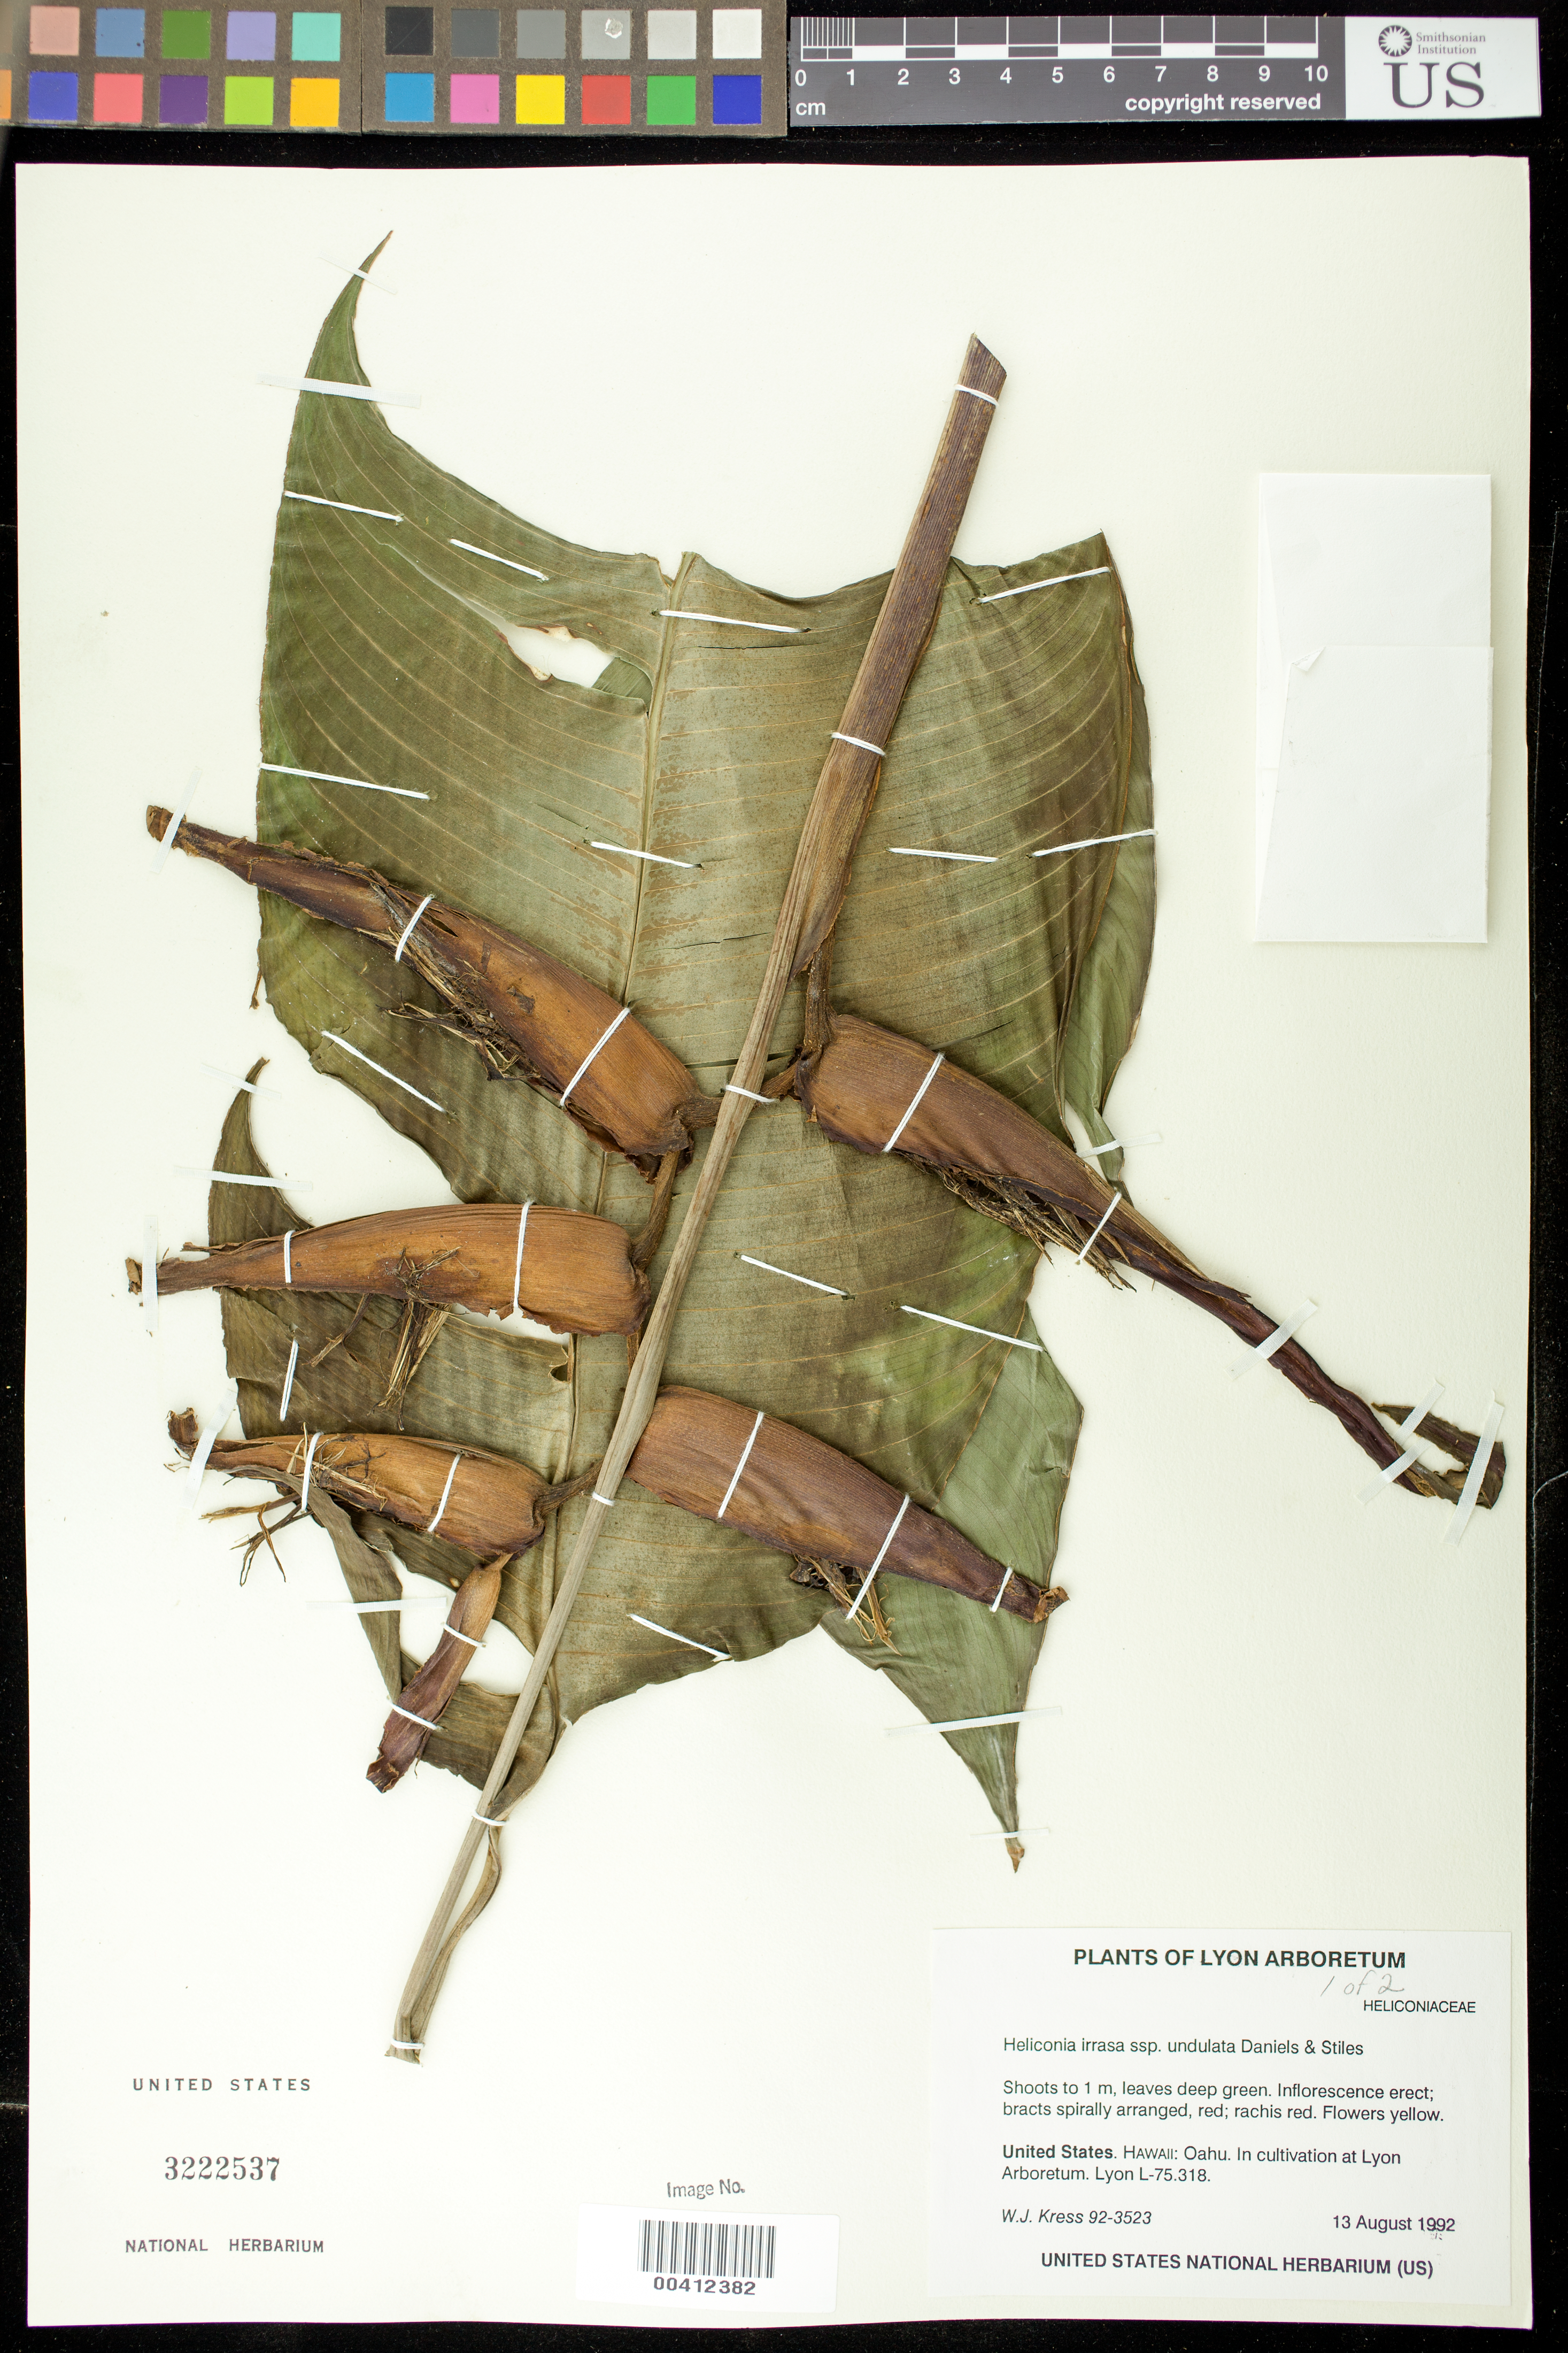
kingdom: Plantae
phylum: Tracheophyta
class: Liliopsida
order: Zingiberales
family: Heliconiaceae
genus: Heliconia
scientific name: Heliconia irrasa subsp. undulata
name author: G.S. Daniels & F.G. Stiles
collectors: W. J. Kress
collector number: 92-3523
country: United States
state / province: Hawaii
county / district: Honolulu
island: Oahu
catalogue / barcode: US 3222537